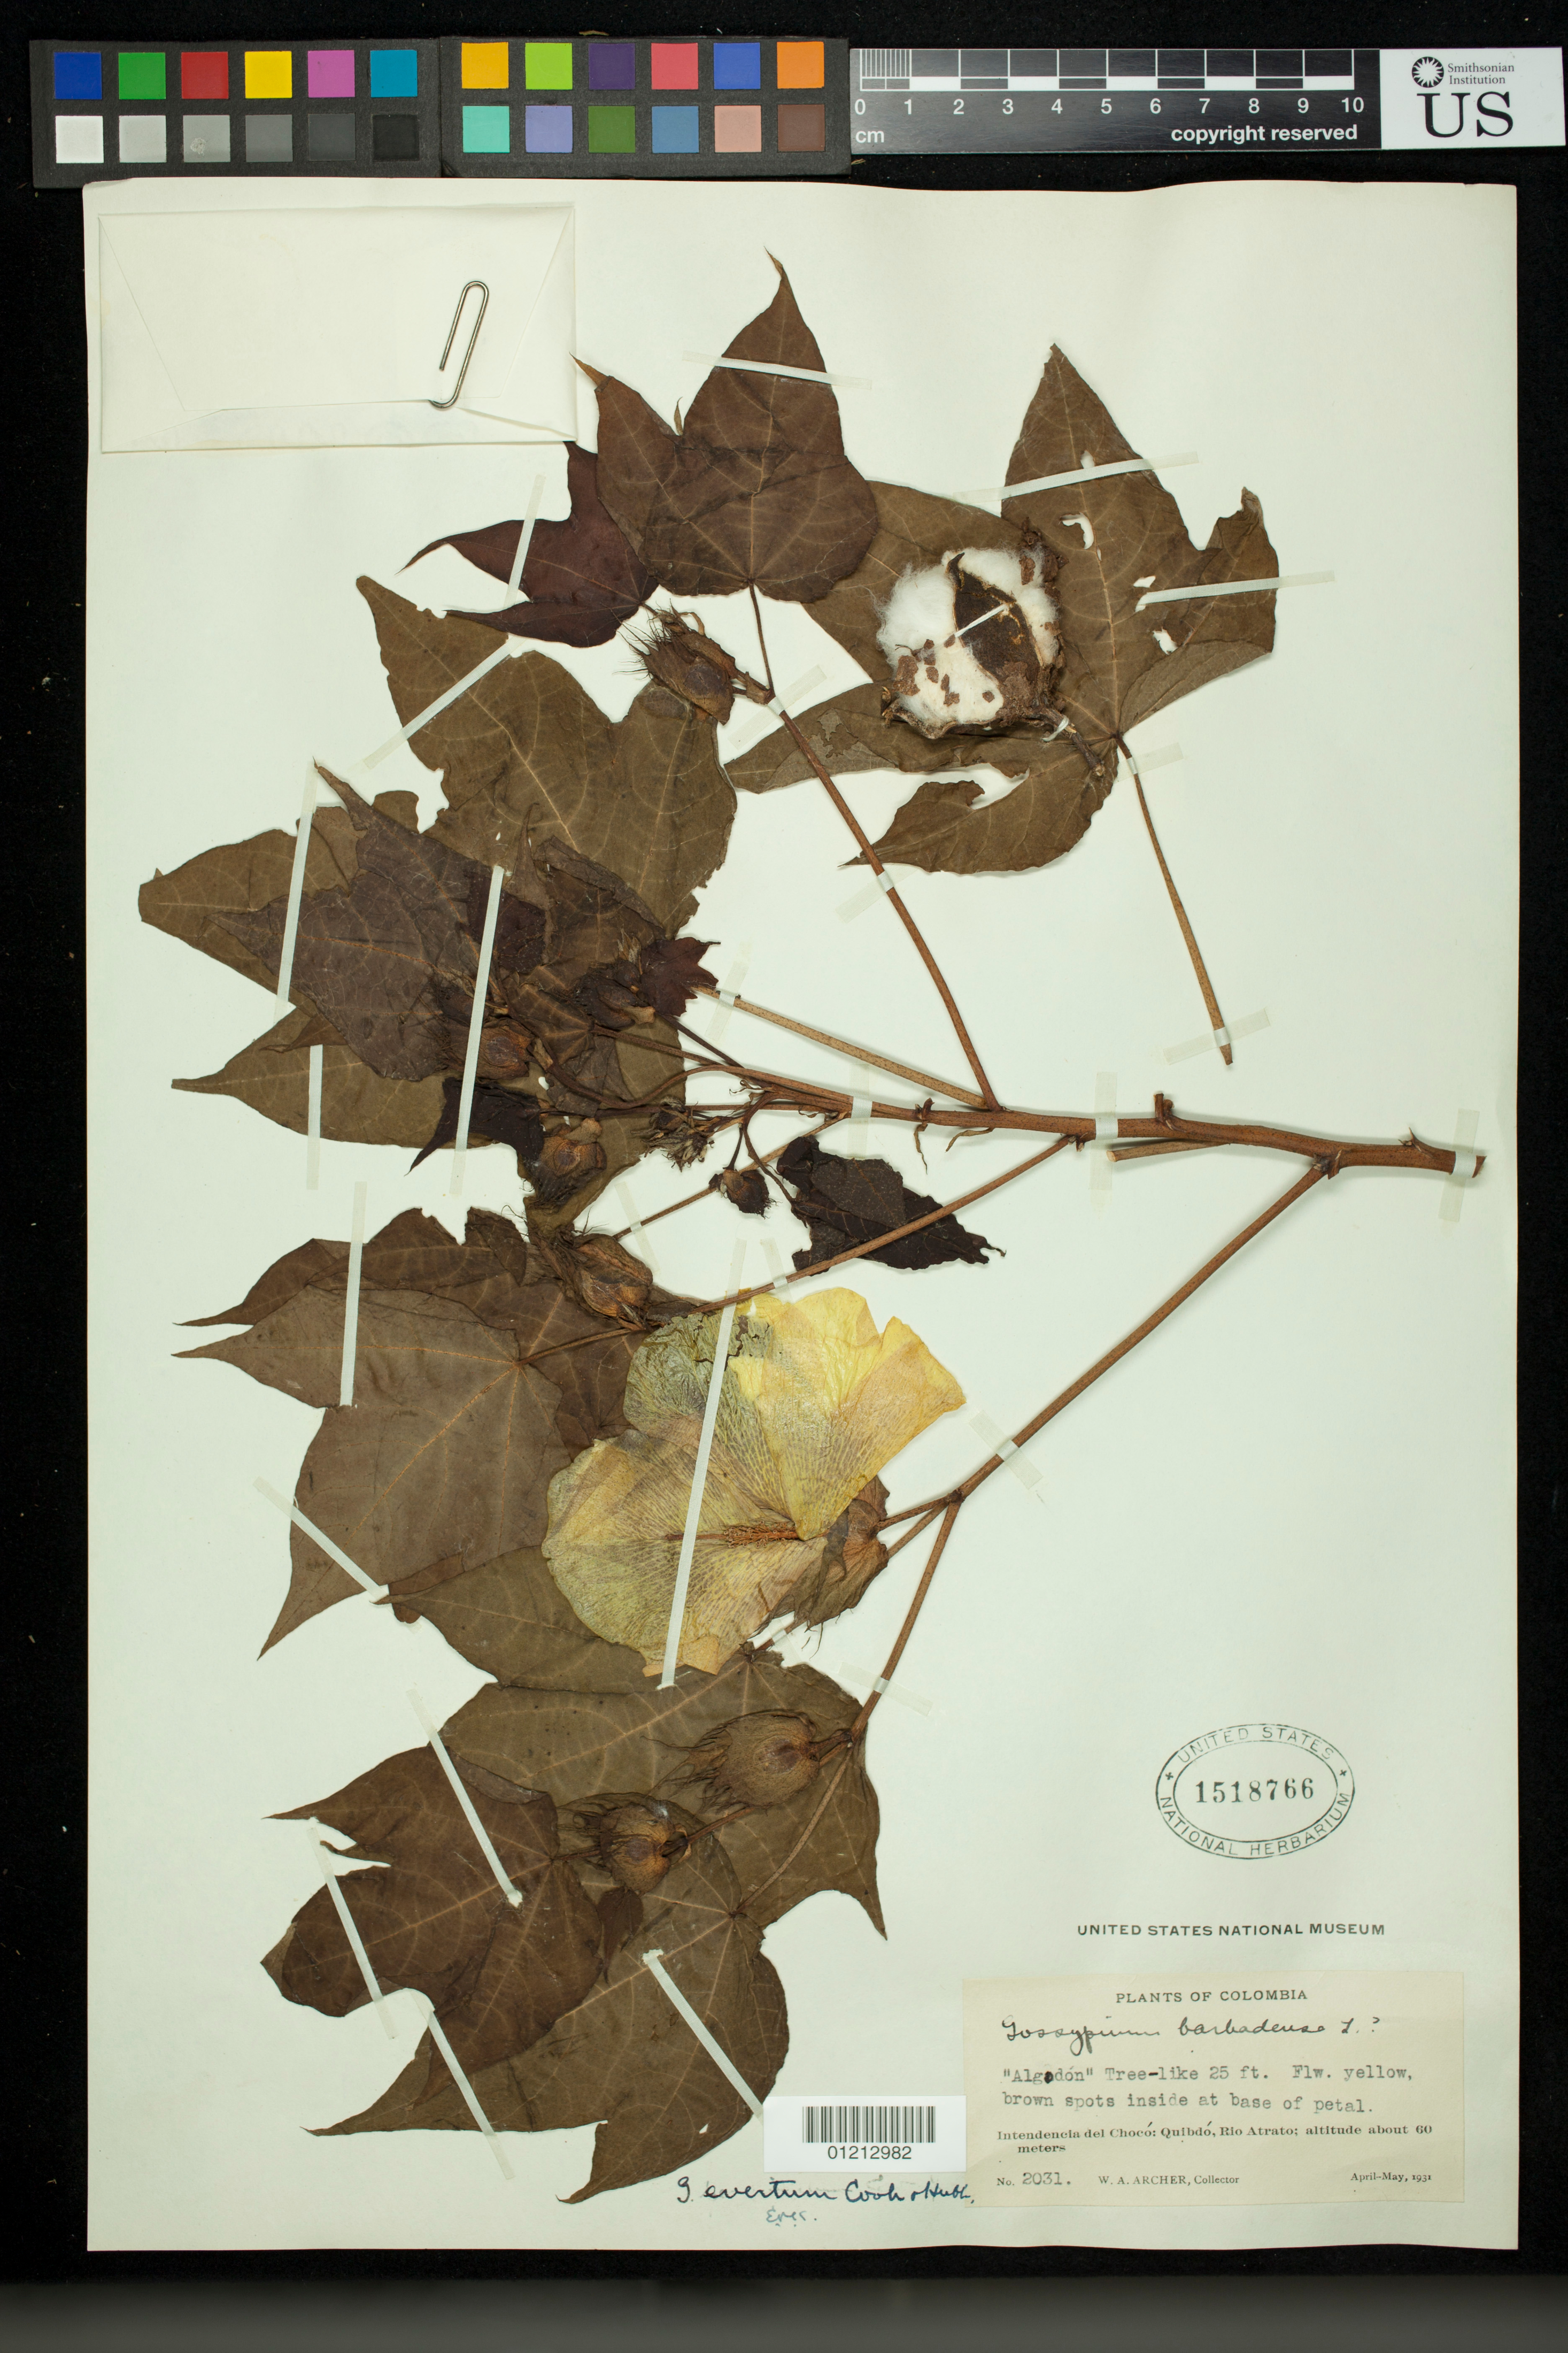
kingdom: Plantae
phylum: Tracheophyta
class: Magnoliopsida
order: Malvales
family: Malvaceae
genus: Gossypium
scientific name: Gossypium evertum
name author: O.F. Cook & J.W. Hubb.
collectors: W. A. Archer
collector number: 2031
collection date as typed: Apr 1931 to -- May 1931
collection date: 1931-04/1931-05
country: Colombia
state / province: Chocó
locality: Quibdo, Rio Atrato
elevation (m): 60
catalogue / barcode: US 1518766